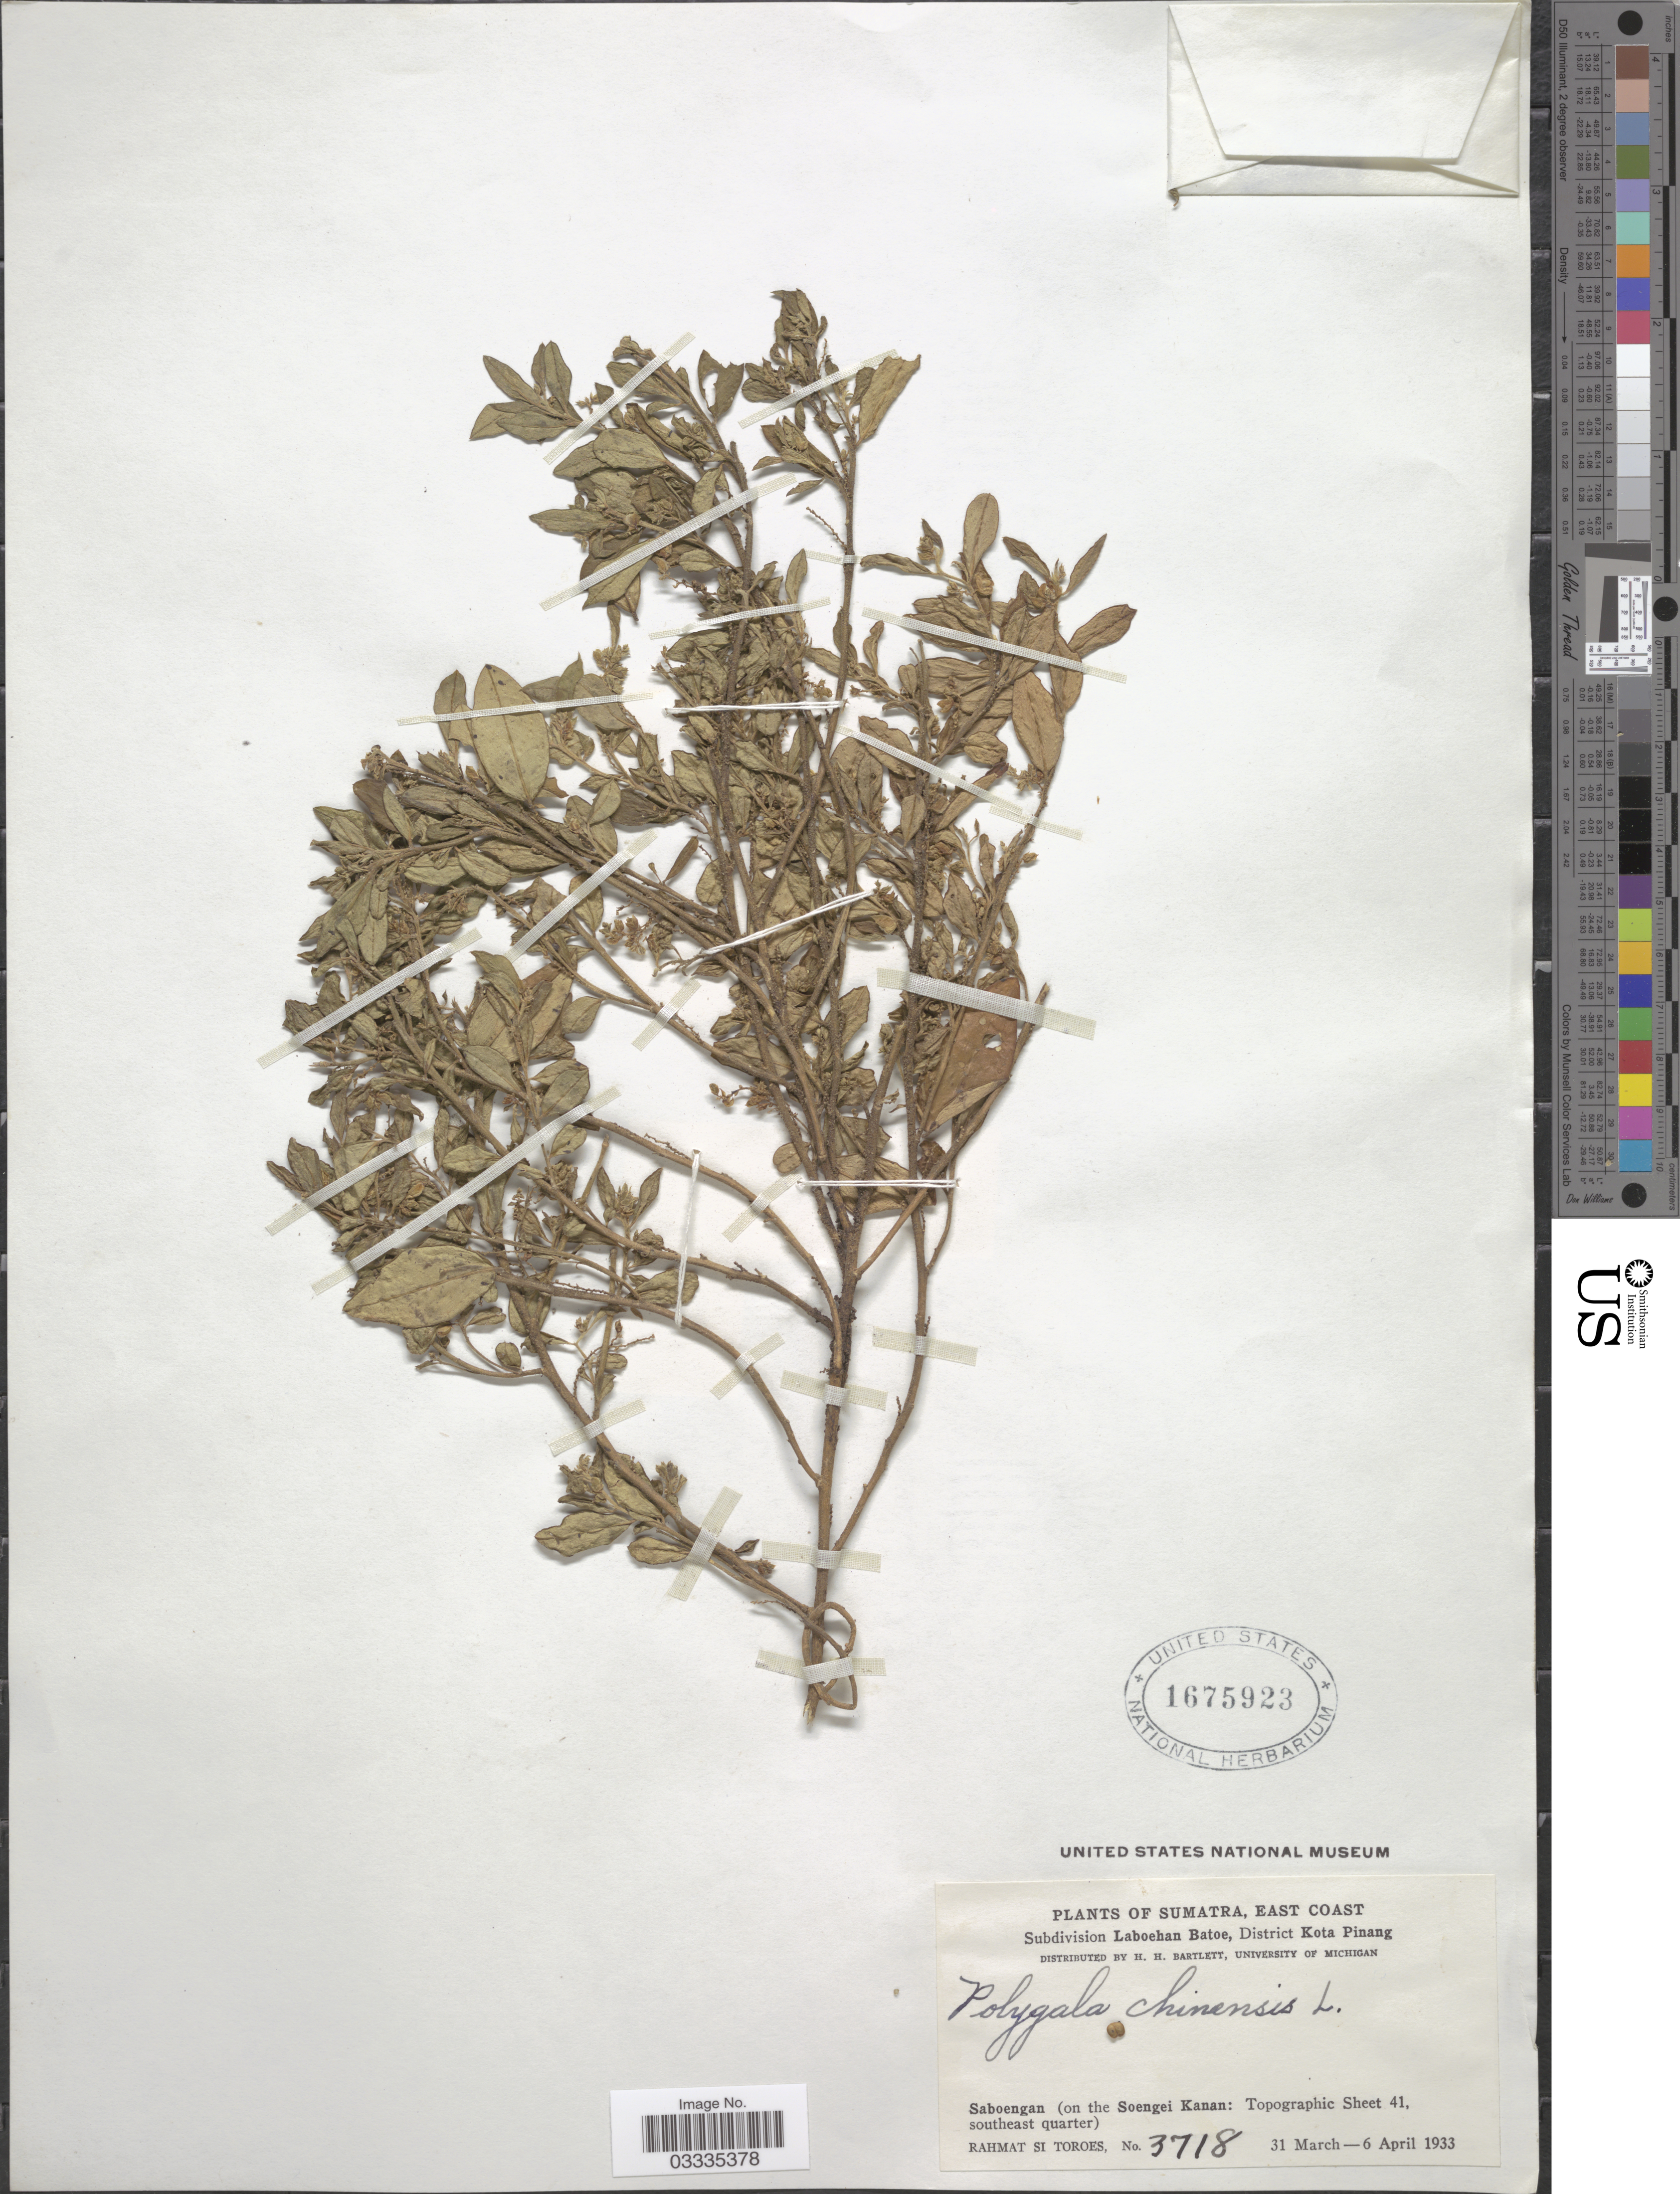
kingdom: Plantae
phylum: Tracheophyta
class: Magnoliopsida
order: Fabales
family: Polygalaceae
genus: Polygala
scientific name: Polygala chinensis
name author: L.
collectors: Rahmat Si Boeea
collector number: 3718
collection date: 1933-03-31/1933-04-06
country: Indonesia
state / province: Sumatra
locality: East Coast, Subdivision Laboehan Batoe, District Kota Pinang. Saboengan (on the Soengei Kanan: Topographic Sheet 41, southeast quarter).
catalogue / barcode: US 1675923